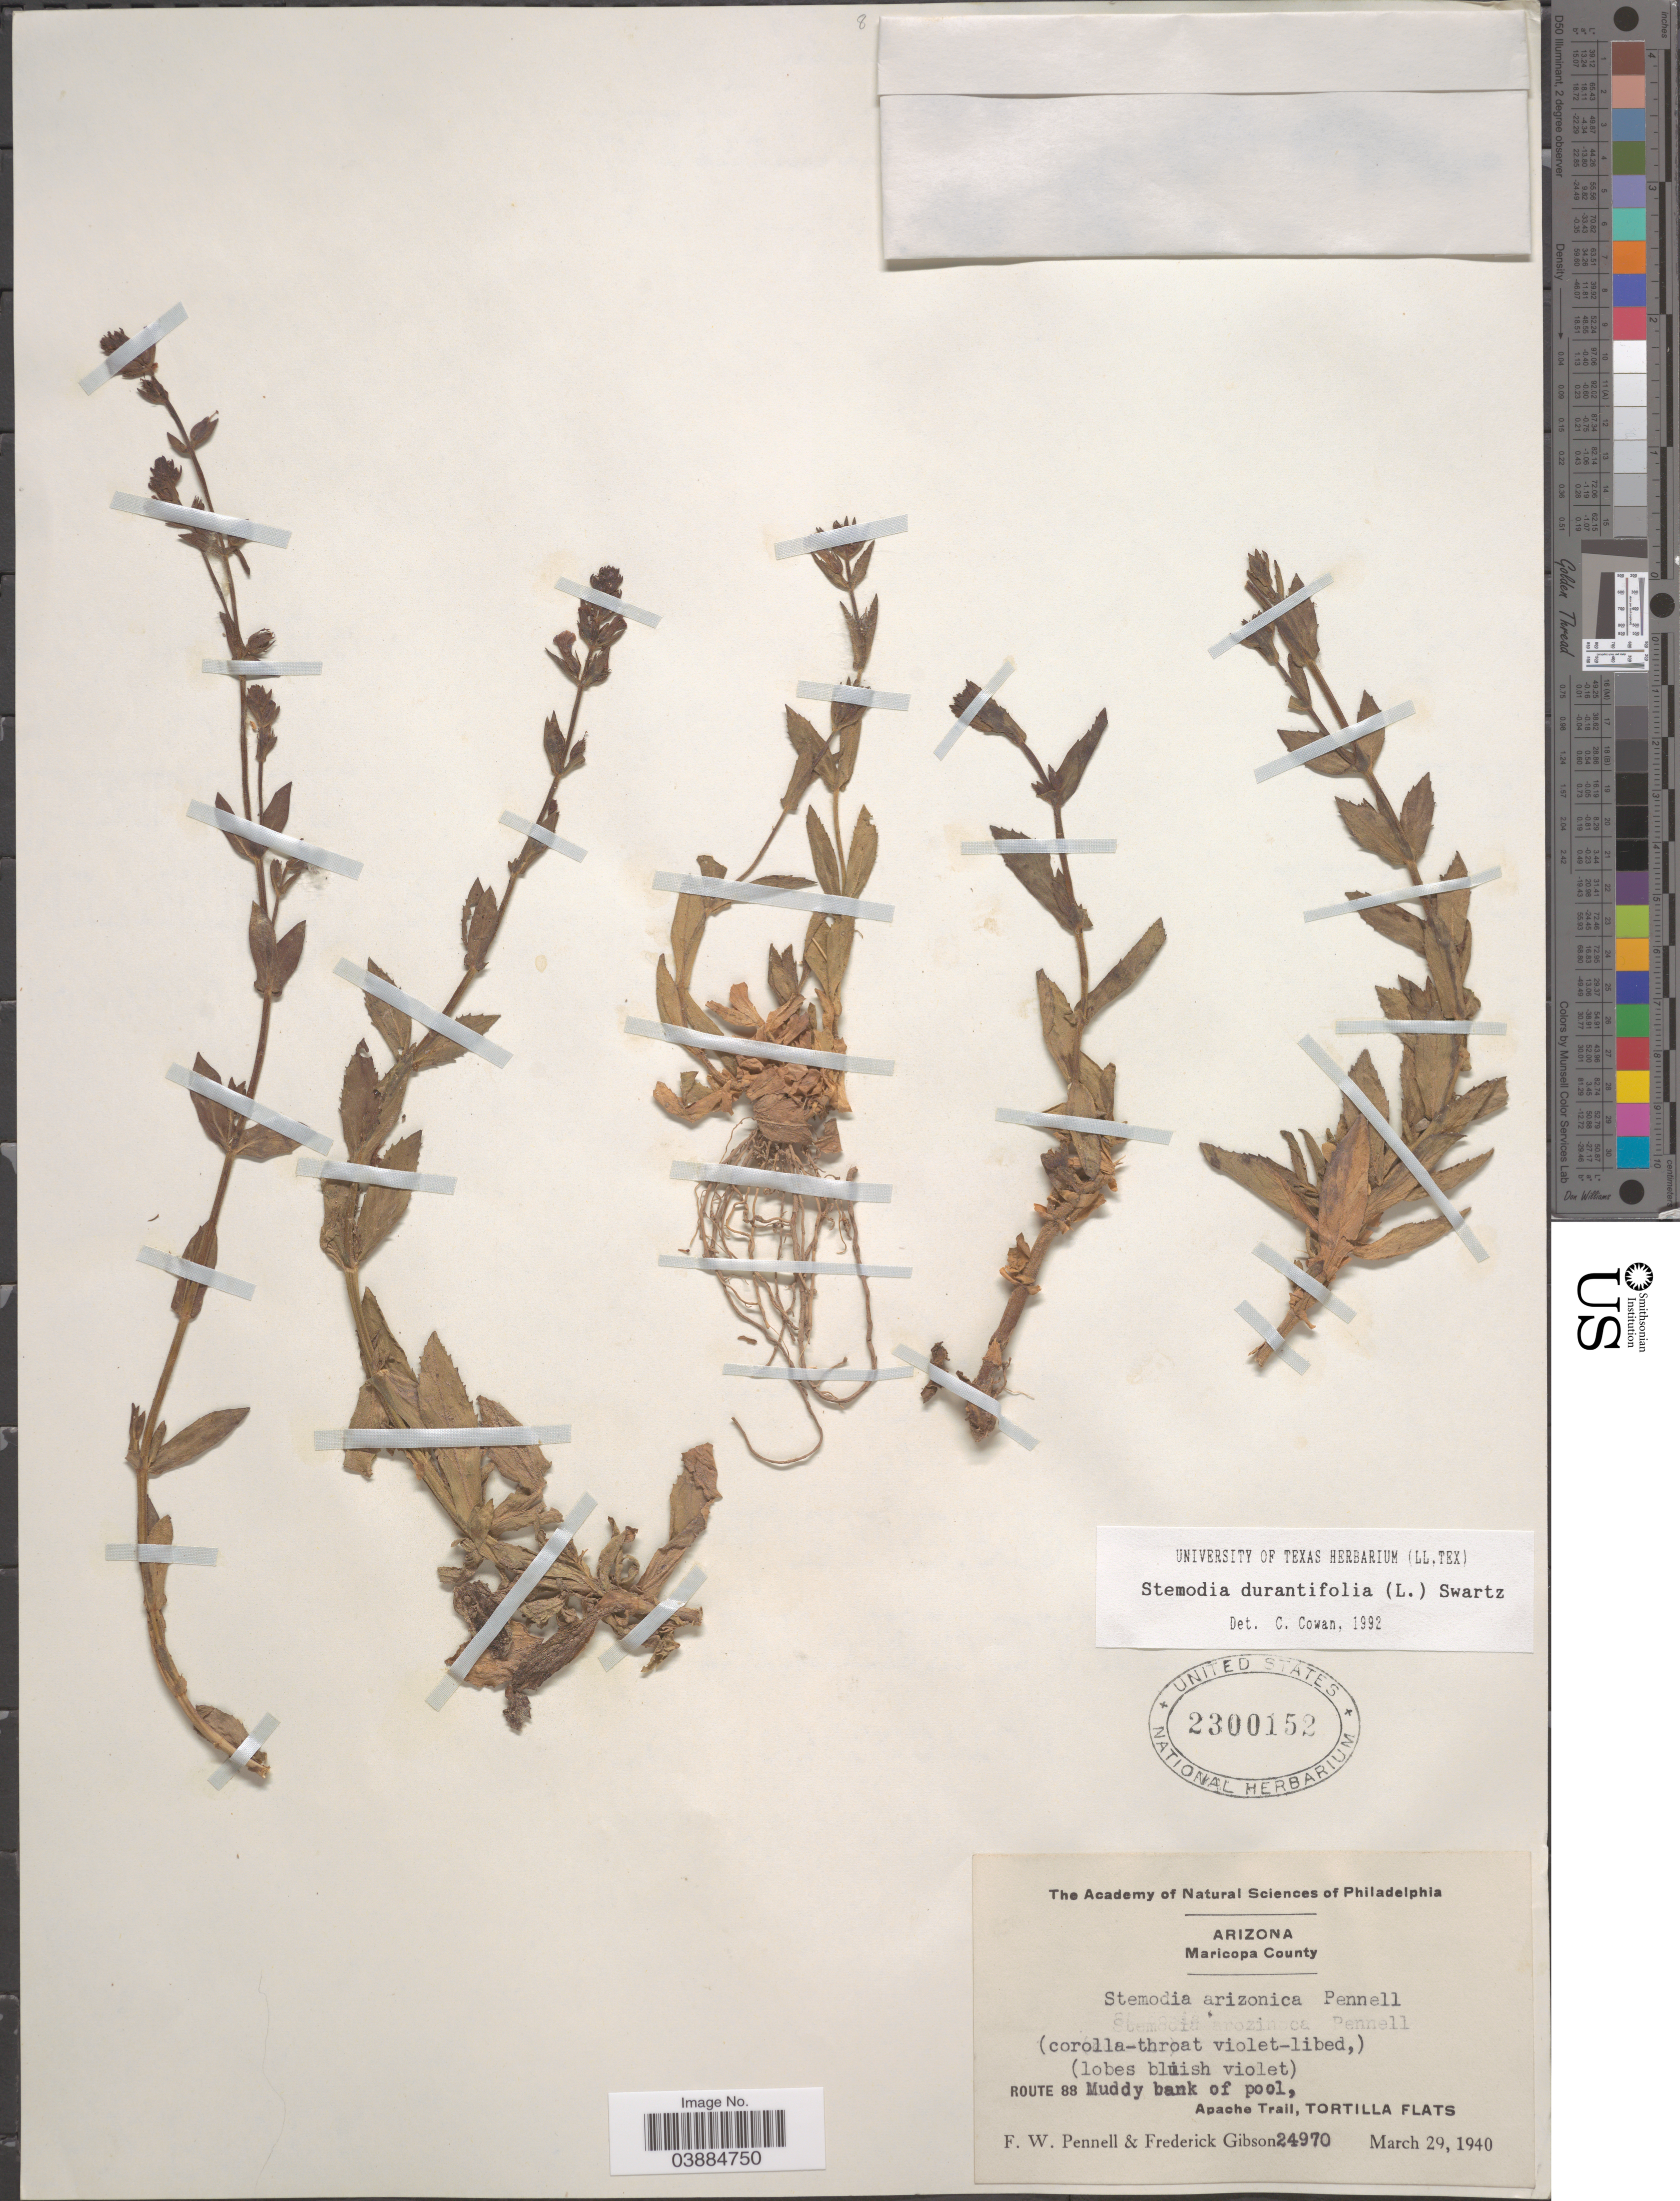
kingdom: Plantae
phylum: Tracheophyta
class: Magnoliopsida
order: Lamiales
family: Plantaginaceae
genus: Stemodia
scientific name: Stemodia durantifolia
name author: (L.) Sw.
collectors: F. W. Pennell & F. Gibson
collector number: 24970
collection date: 1940-03-29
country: United States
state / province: Arizona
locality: Maricopa County. Route 88 Muddy bank of pool, Apache Trail, Tortilla Flats.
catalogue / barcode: US 2300152